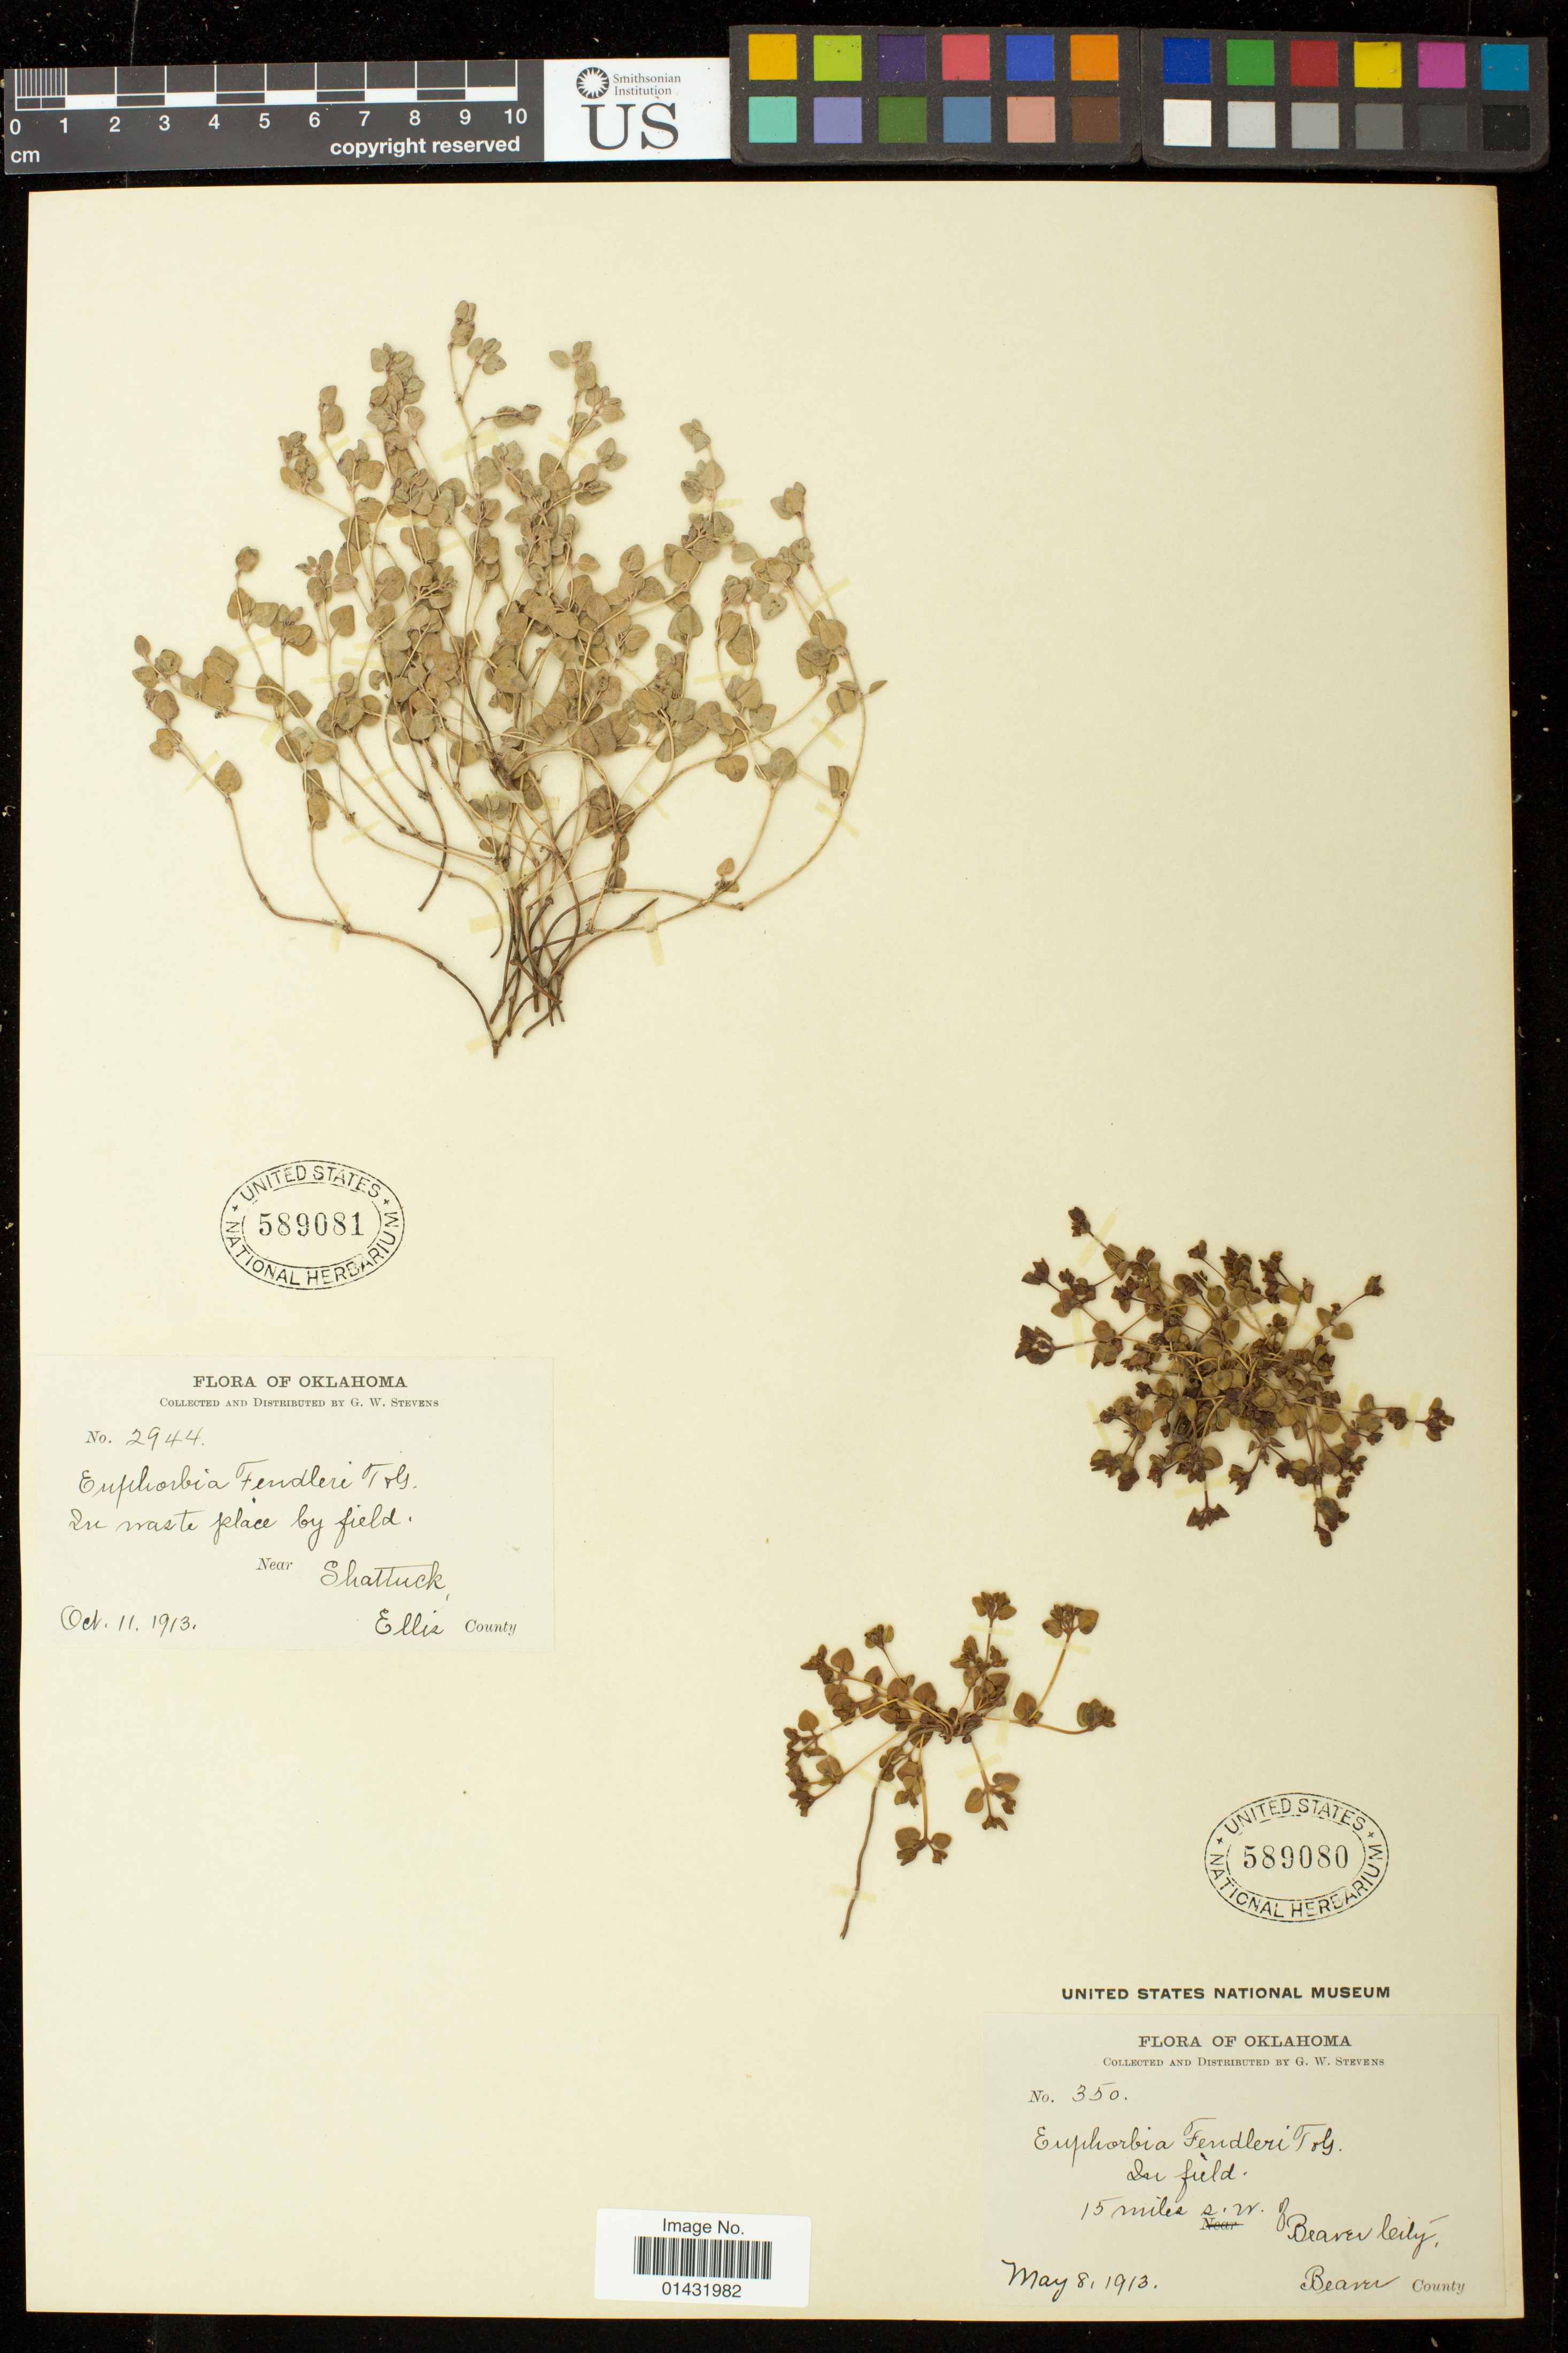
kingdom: Plantae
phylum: Tracheophyta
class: Magnoliopsida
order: Malpighiales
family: Euphorbiaceae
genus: Euphorbia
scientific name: Euphorbia fendleri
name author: Torr. & A. Gray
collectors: G. Stevens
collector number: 350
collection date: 1913-05-08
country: United States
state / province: Oklahoma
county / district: Beaver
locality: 15 miles S.W. of Beaver leity.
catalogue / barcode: US 589080